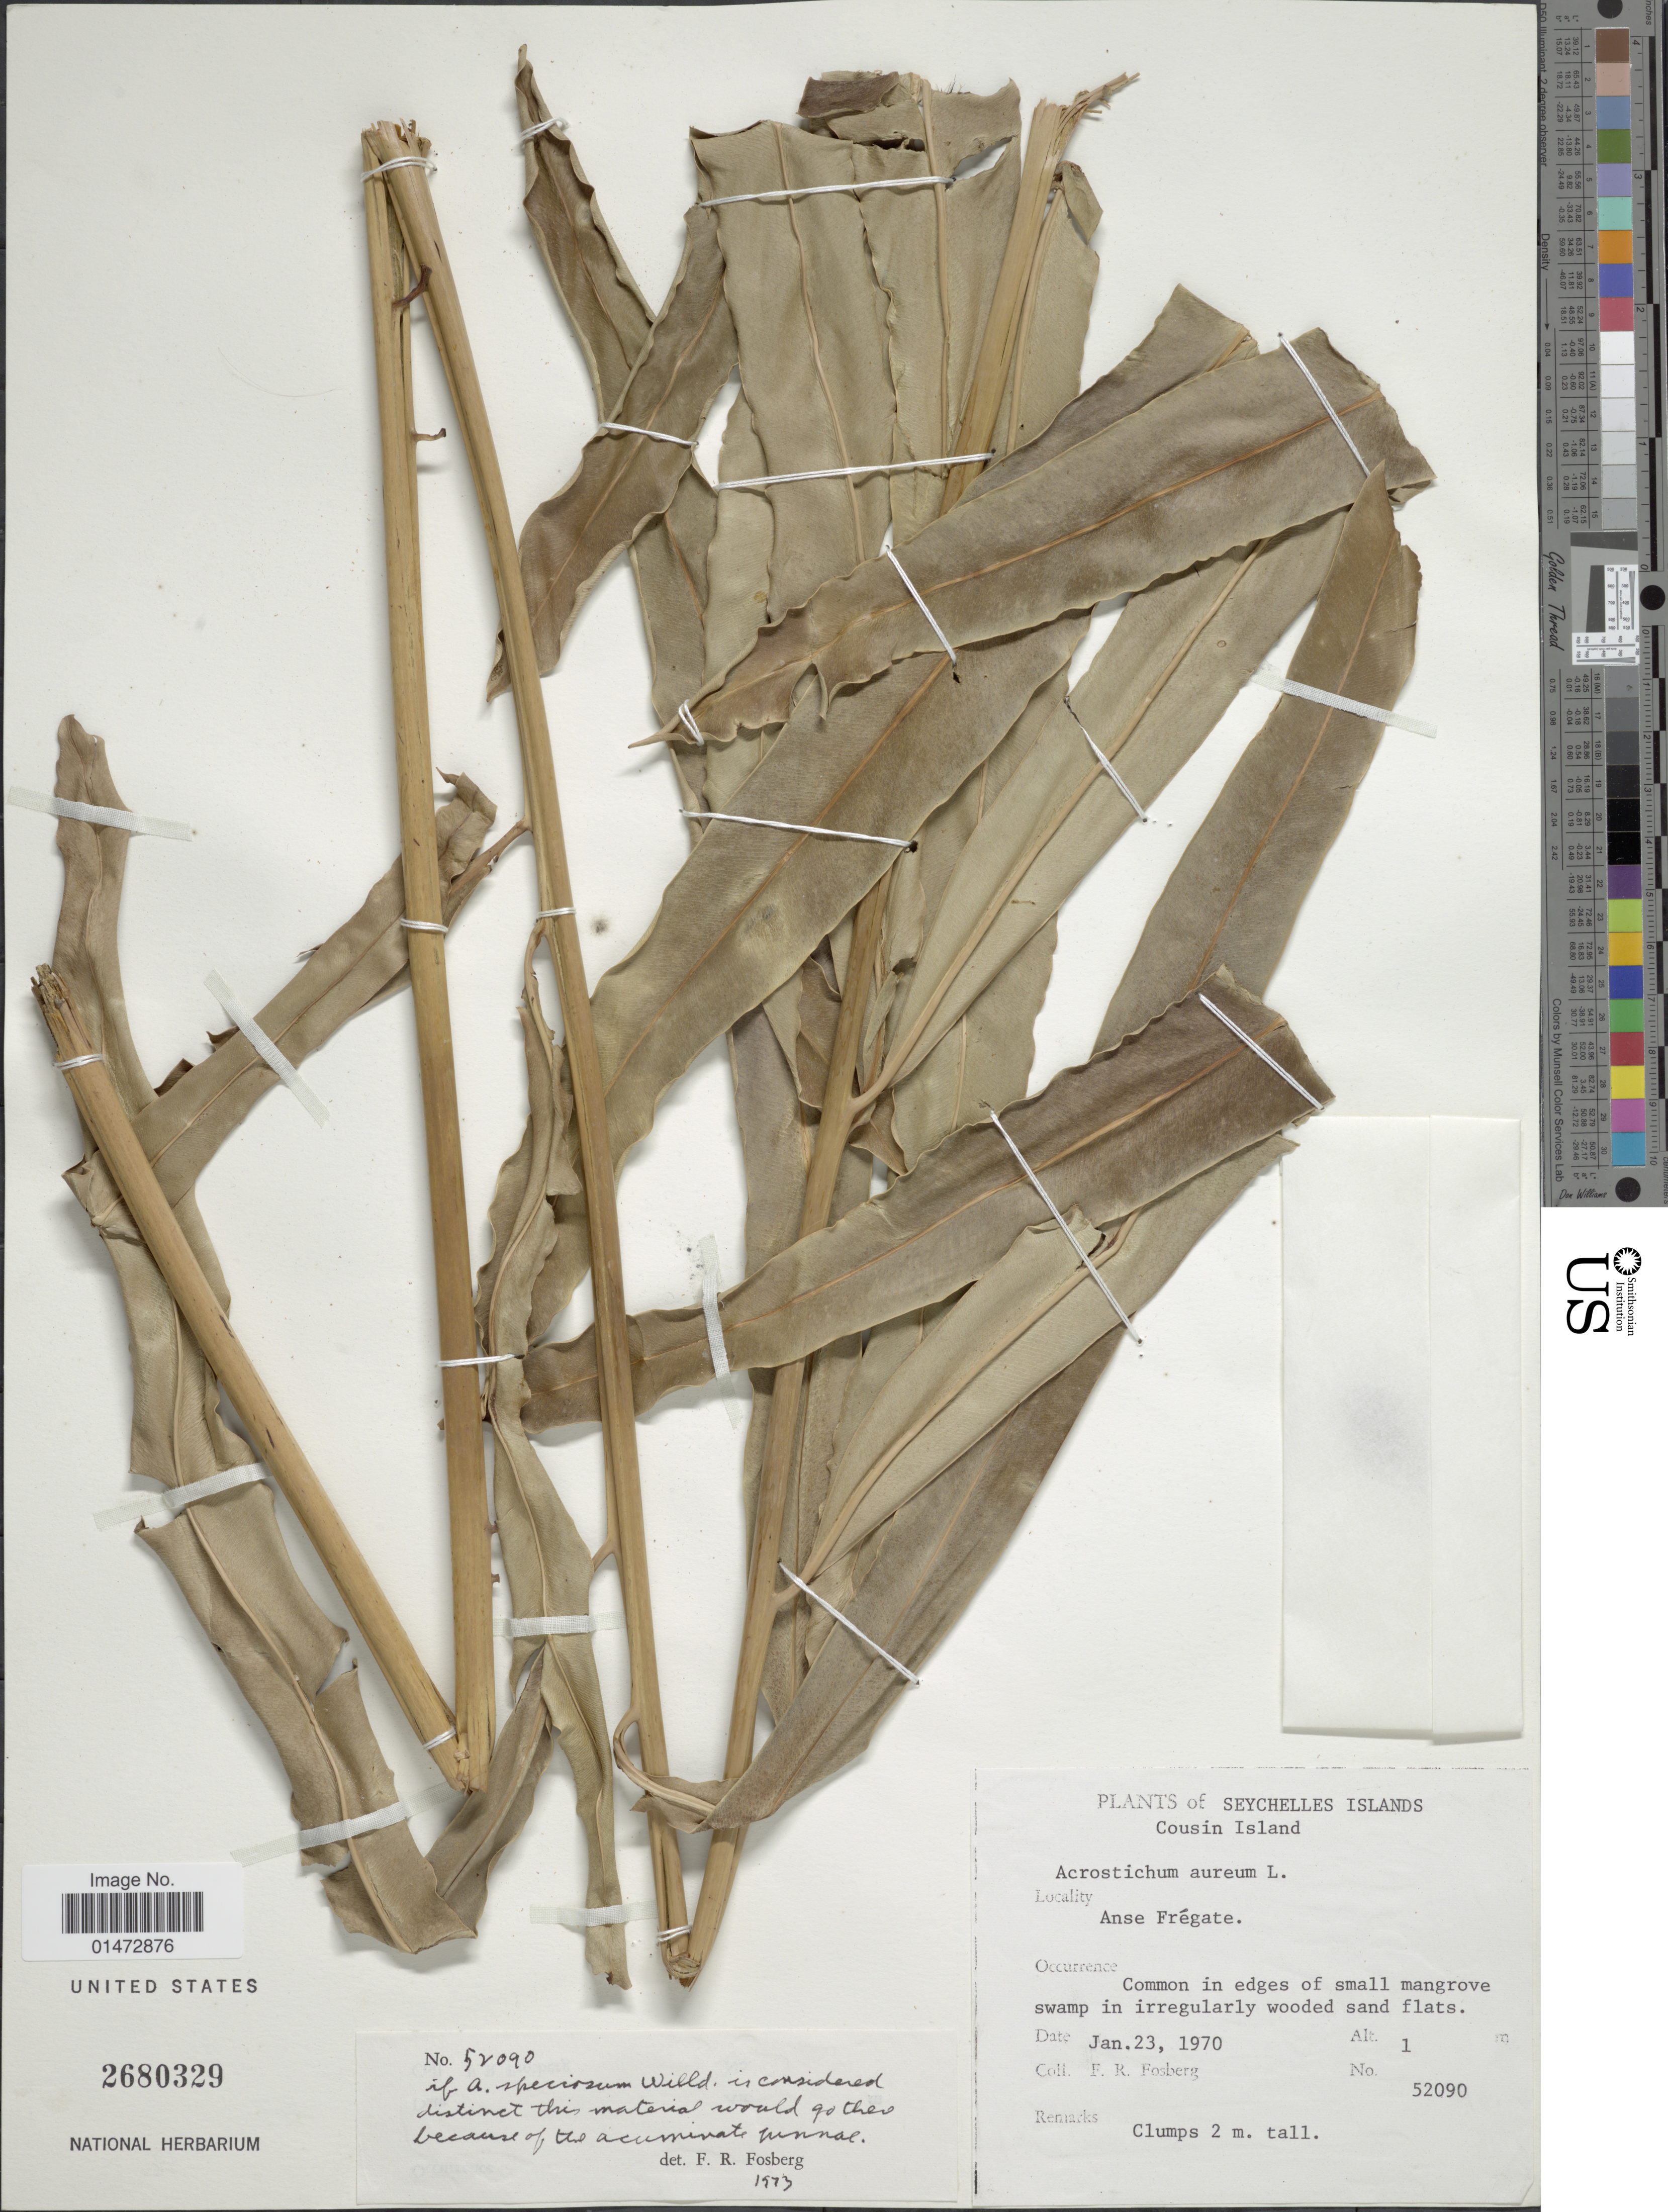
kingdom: Plantae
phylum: Tracheophyta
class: Polypodiopsida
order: Polypodiales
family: Pteridaceae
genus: Acrostichum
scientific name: Acrostichum aureum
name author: L.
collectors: F. R. Fosberg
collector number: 52090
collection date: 1970-01-23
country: Seychelles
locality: Seychelles Islands. Cousin Island. Anse Frégate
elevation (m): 1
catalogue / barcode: US 2680329